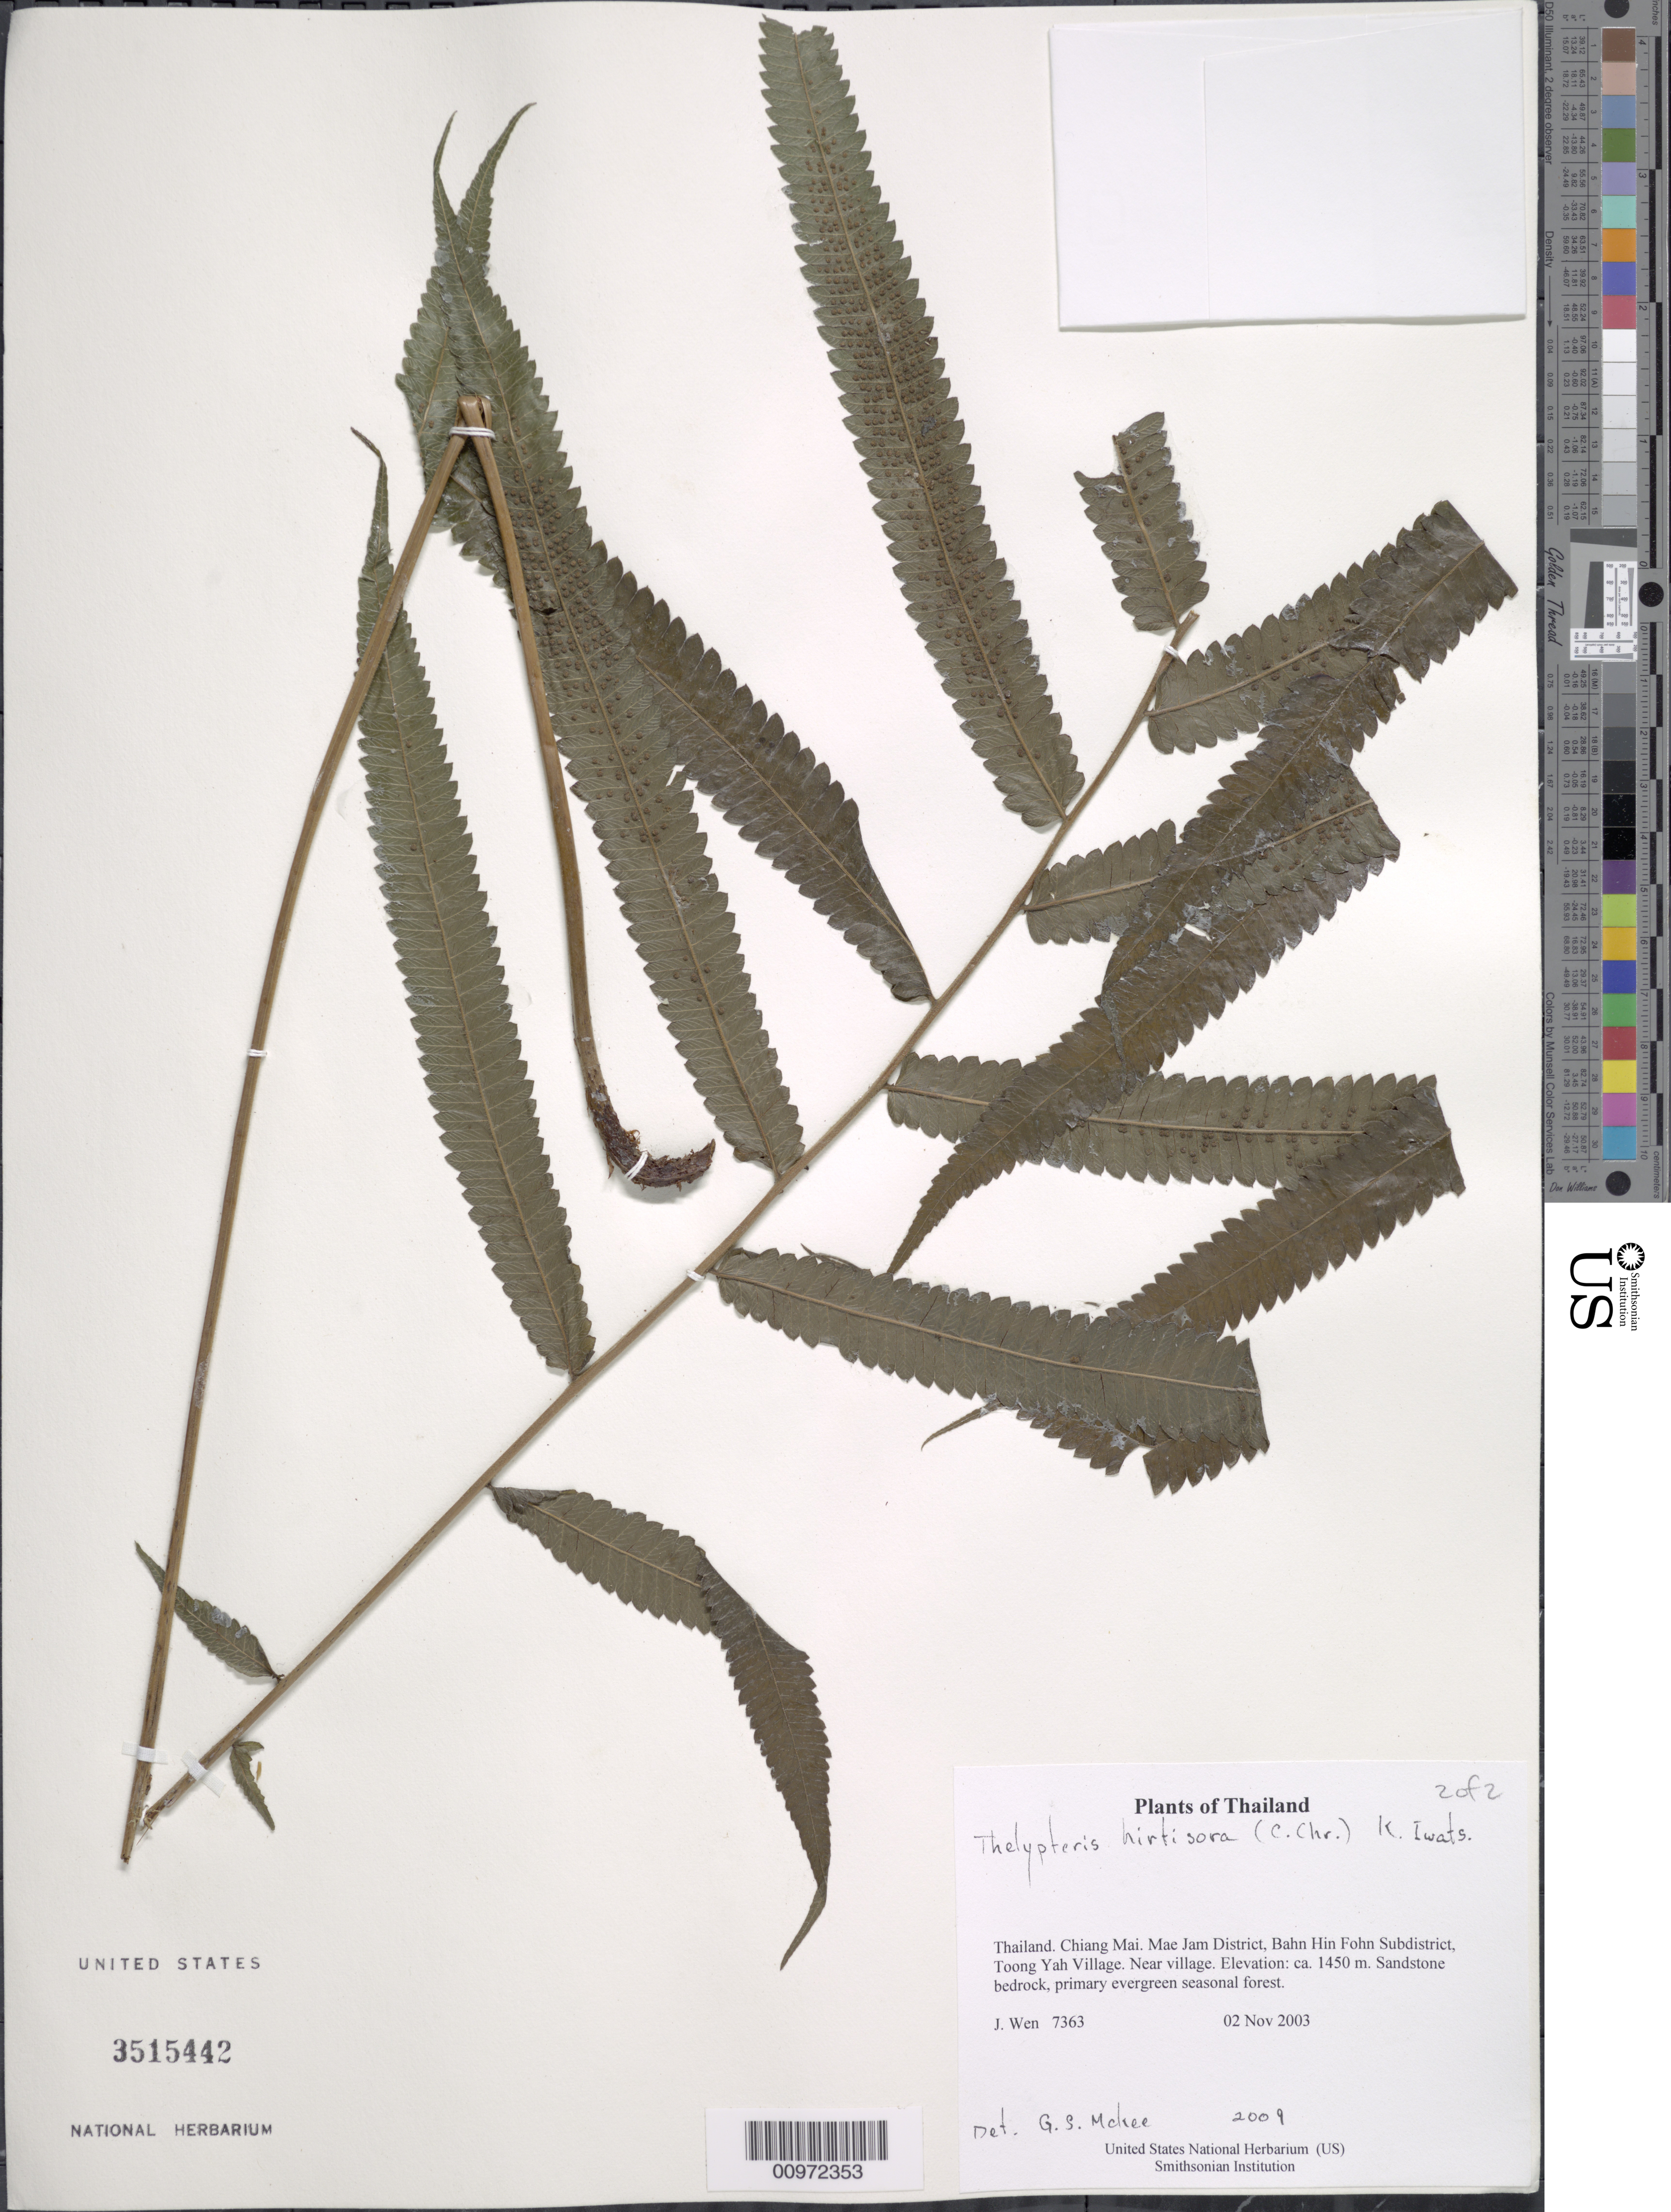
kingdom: Plantae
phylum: Tracheophyta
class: Polypodiopsida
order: Polypodiales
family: Thelypteridaceae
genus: Sphaerostephanos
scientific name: Sphaerostephanos validus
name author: (C. Chr.) Holttum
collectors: J. Wen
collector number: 7363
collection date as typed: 02 Nov 2003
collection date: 2003-11-02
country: Thailand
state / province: Chiang Mai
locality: Mae Jam District, Bahn Hin Fohn Subdistrict, Toong Yah Village. Near village.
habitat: Sandstone bedrock, primary evergreen seasonal forest.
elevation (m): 1450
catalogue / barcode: US 3515442